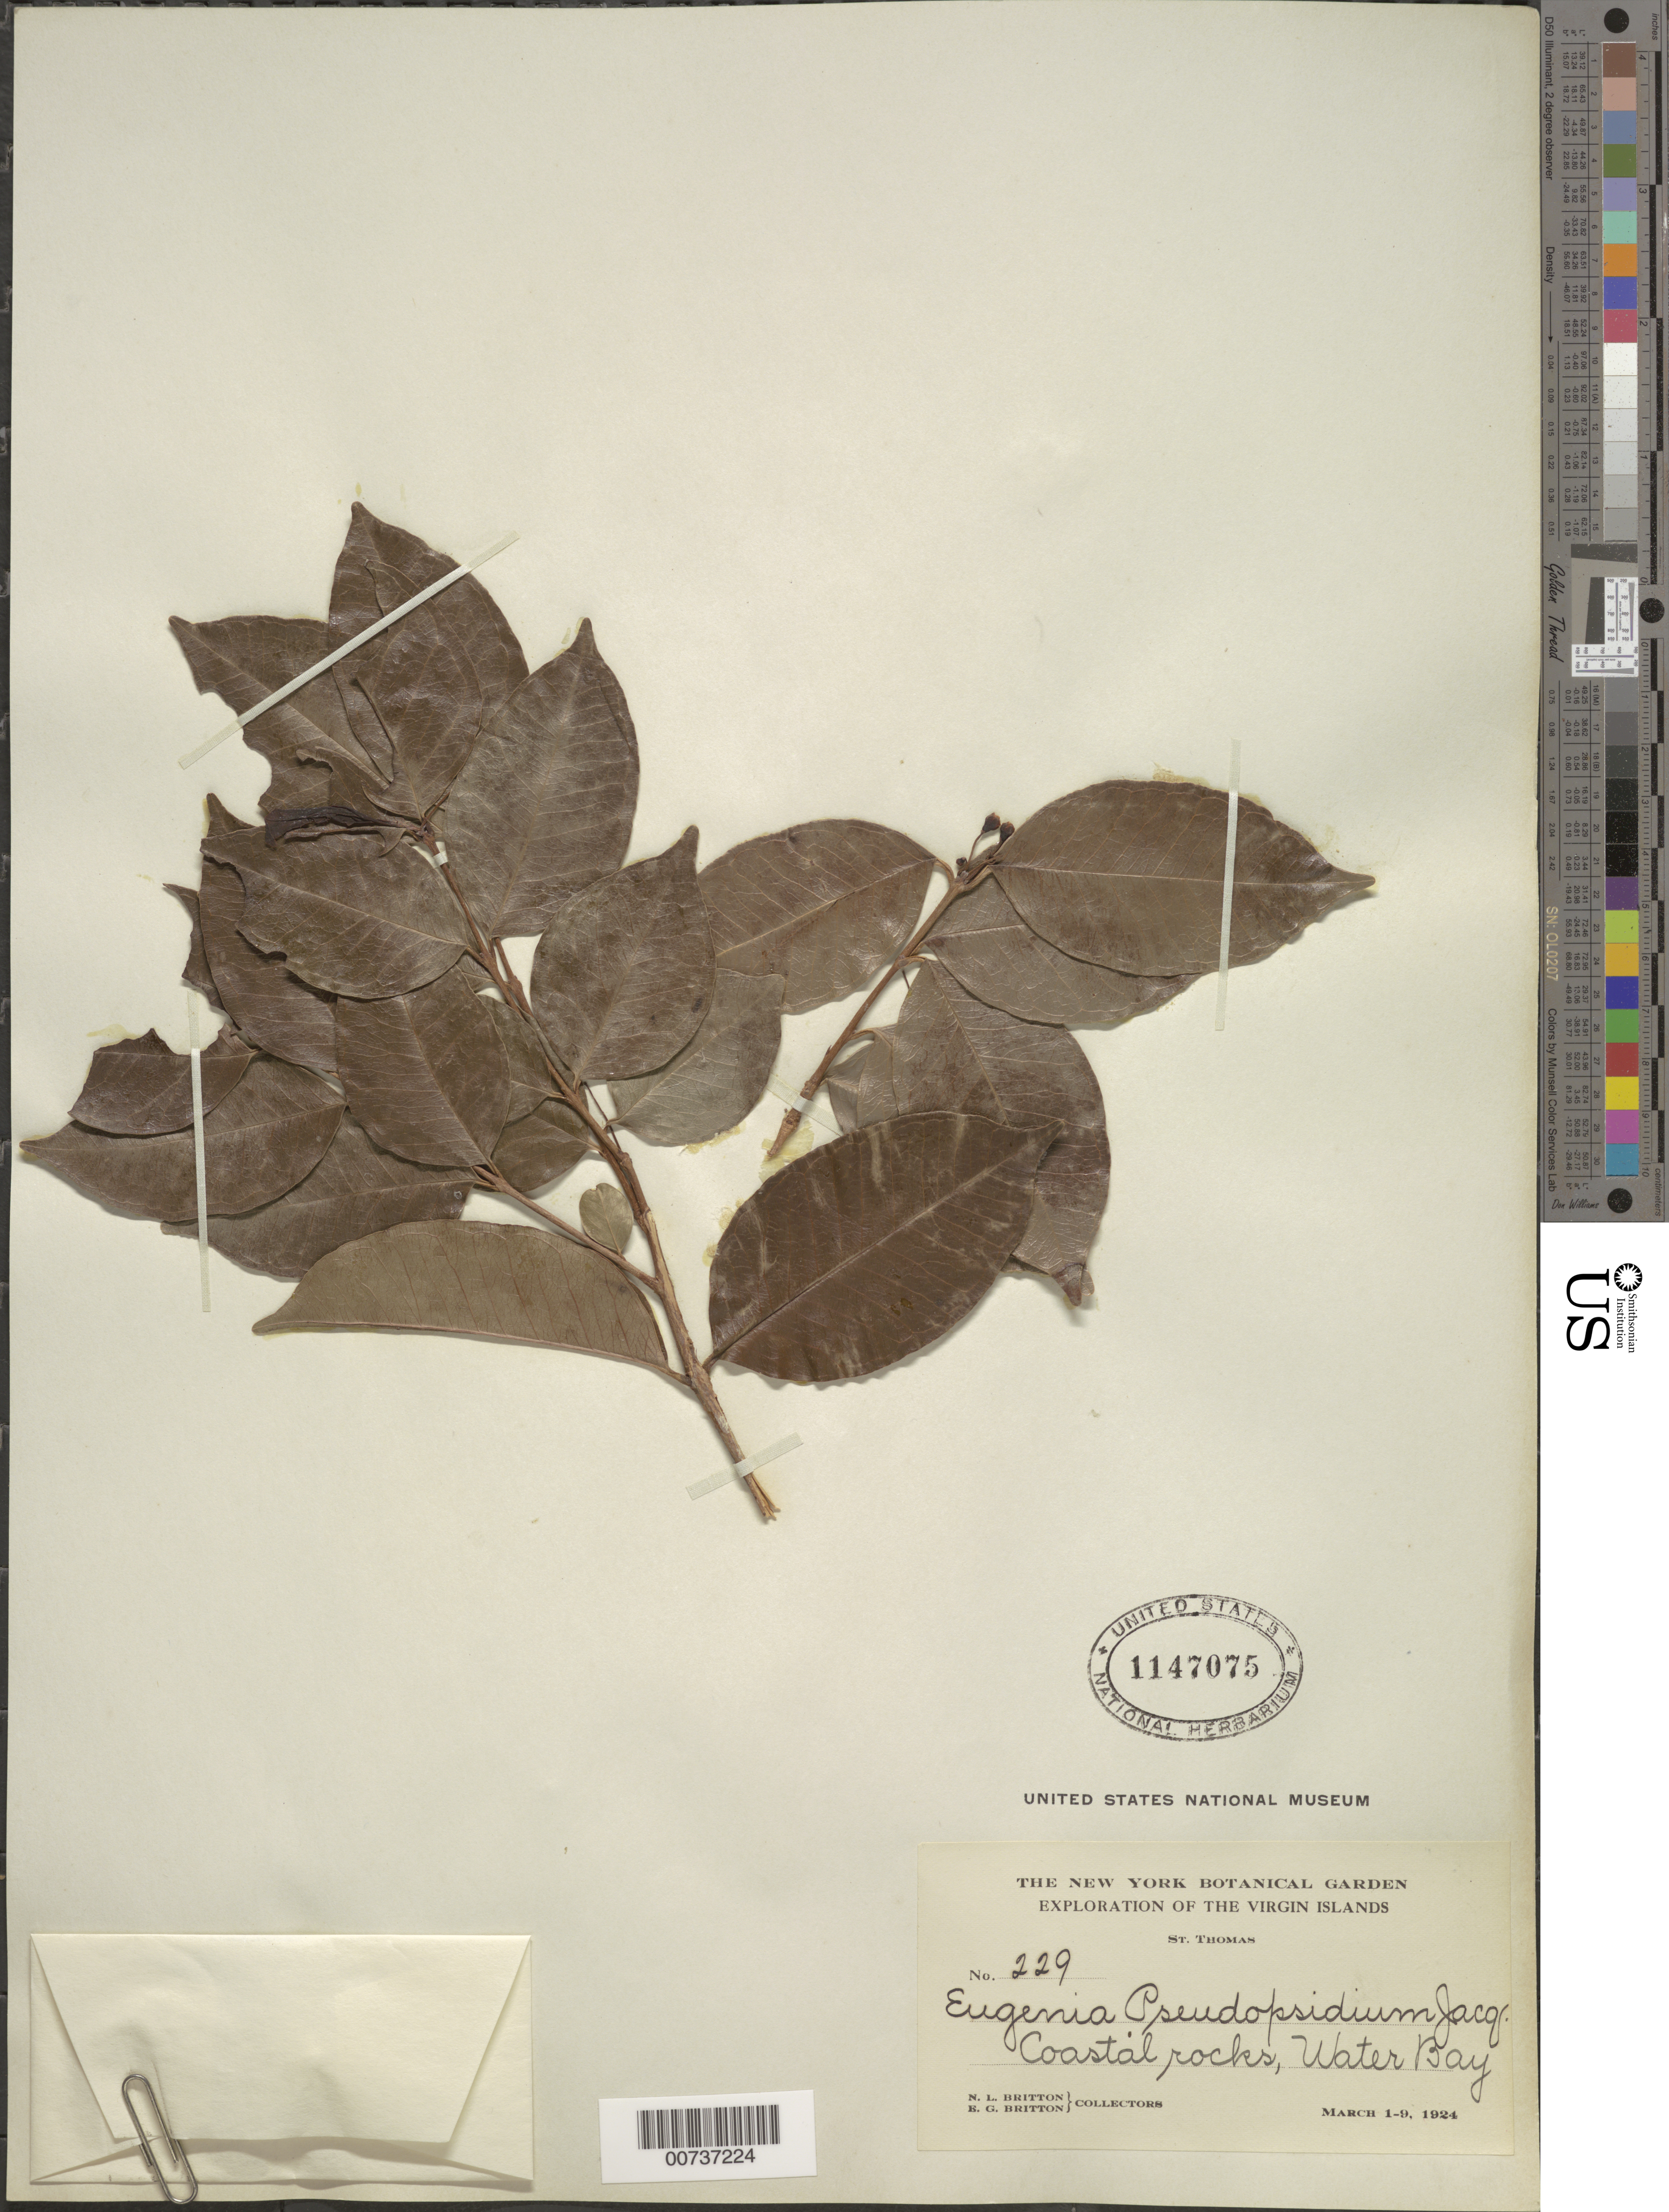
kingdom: Plantae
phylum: Tracheophyta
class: Magnoliopsida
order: Myrtales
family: Myrtaceae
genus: Eugenia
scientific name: Eugenia pseudopsidium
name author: Jacq.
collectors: N. Britton & E. G. Britton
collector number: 229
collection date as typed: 01 Mar 1924 to 09 Mar 1924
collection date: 1924-03-01/1924-03-09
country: U.S. Virgin Islands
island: St. Thomas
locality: Water bay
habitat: Coastal rocks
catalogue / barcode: US 1147075